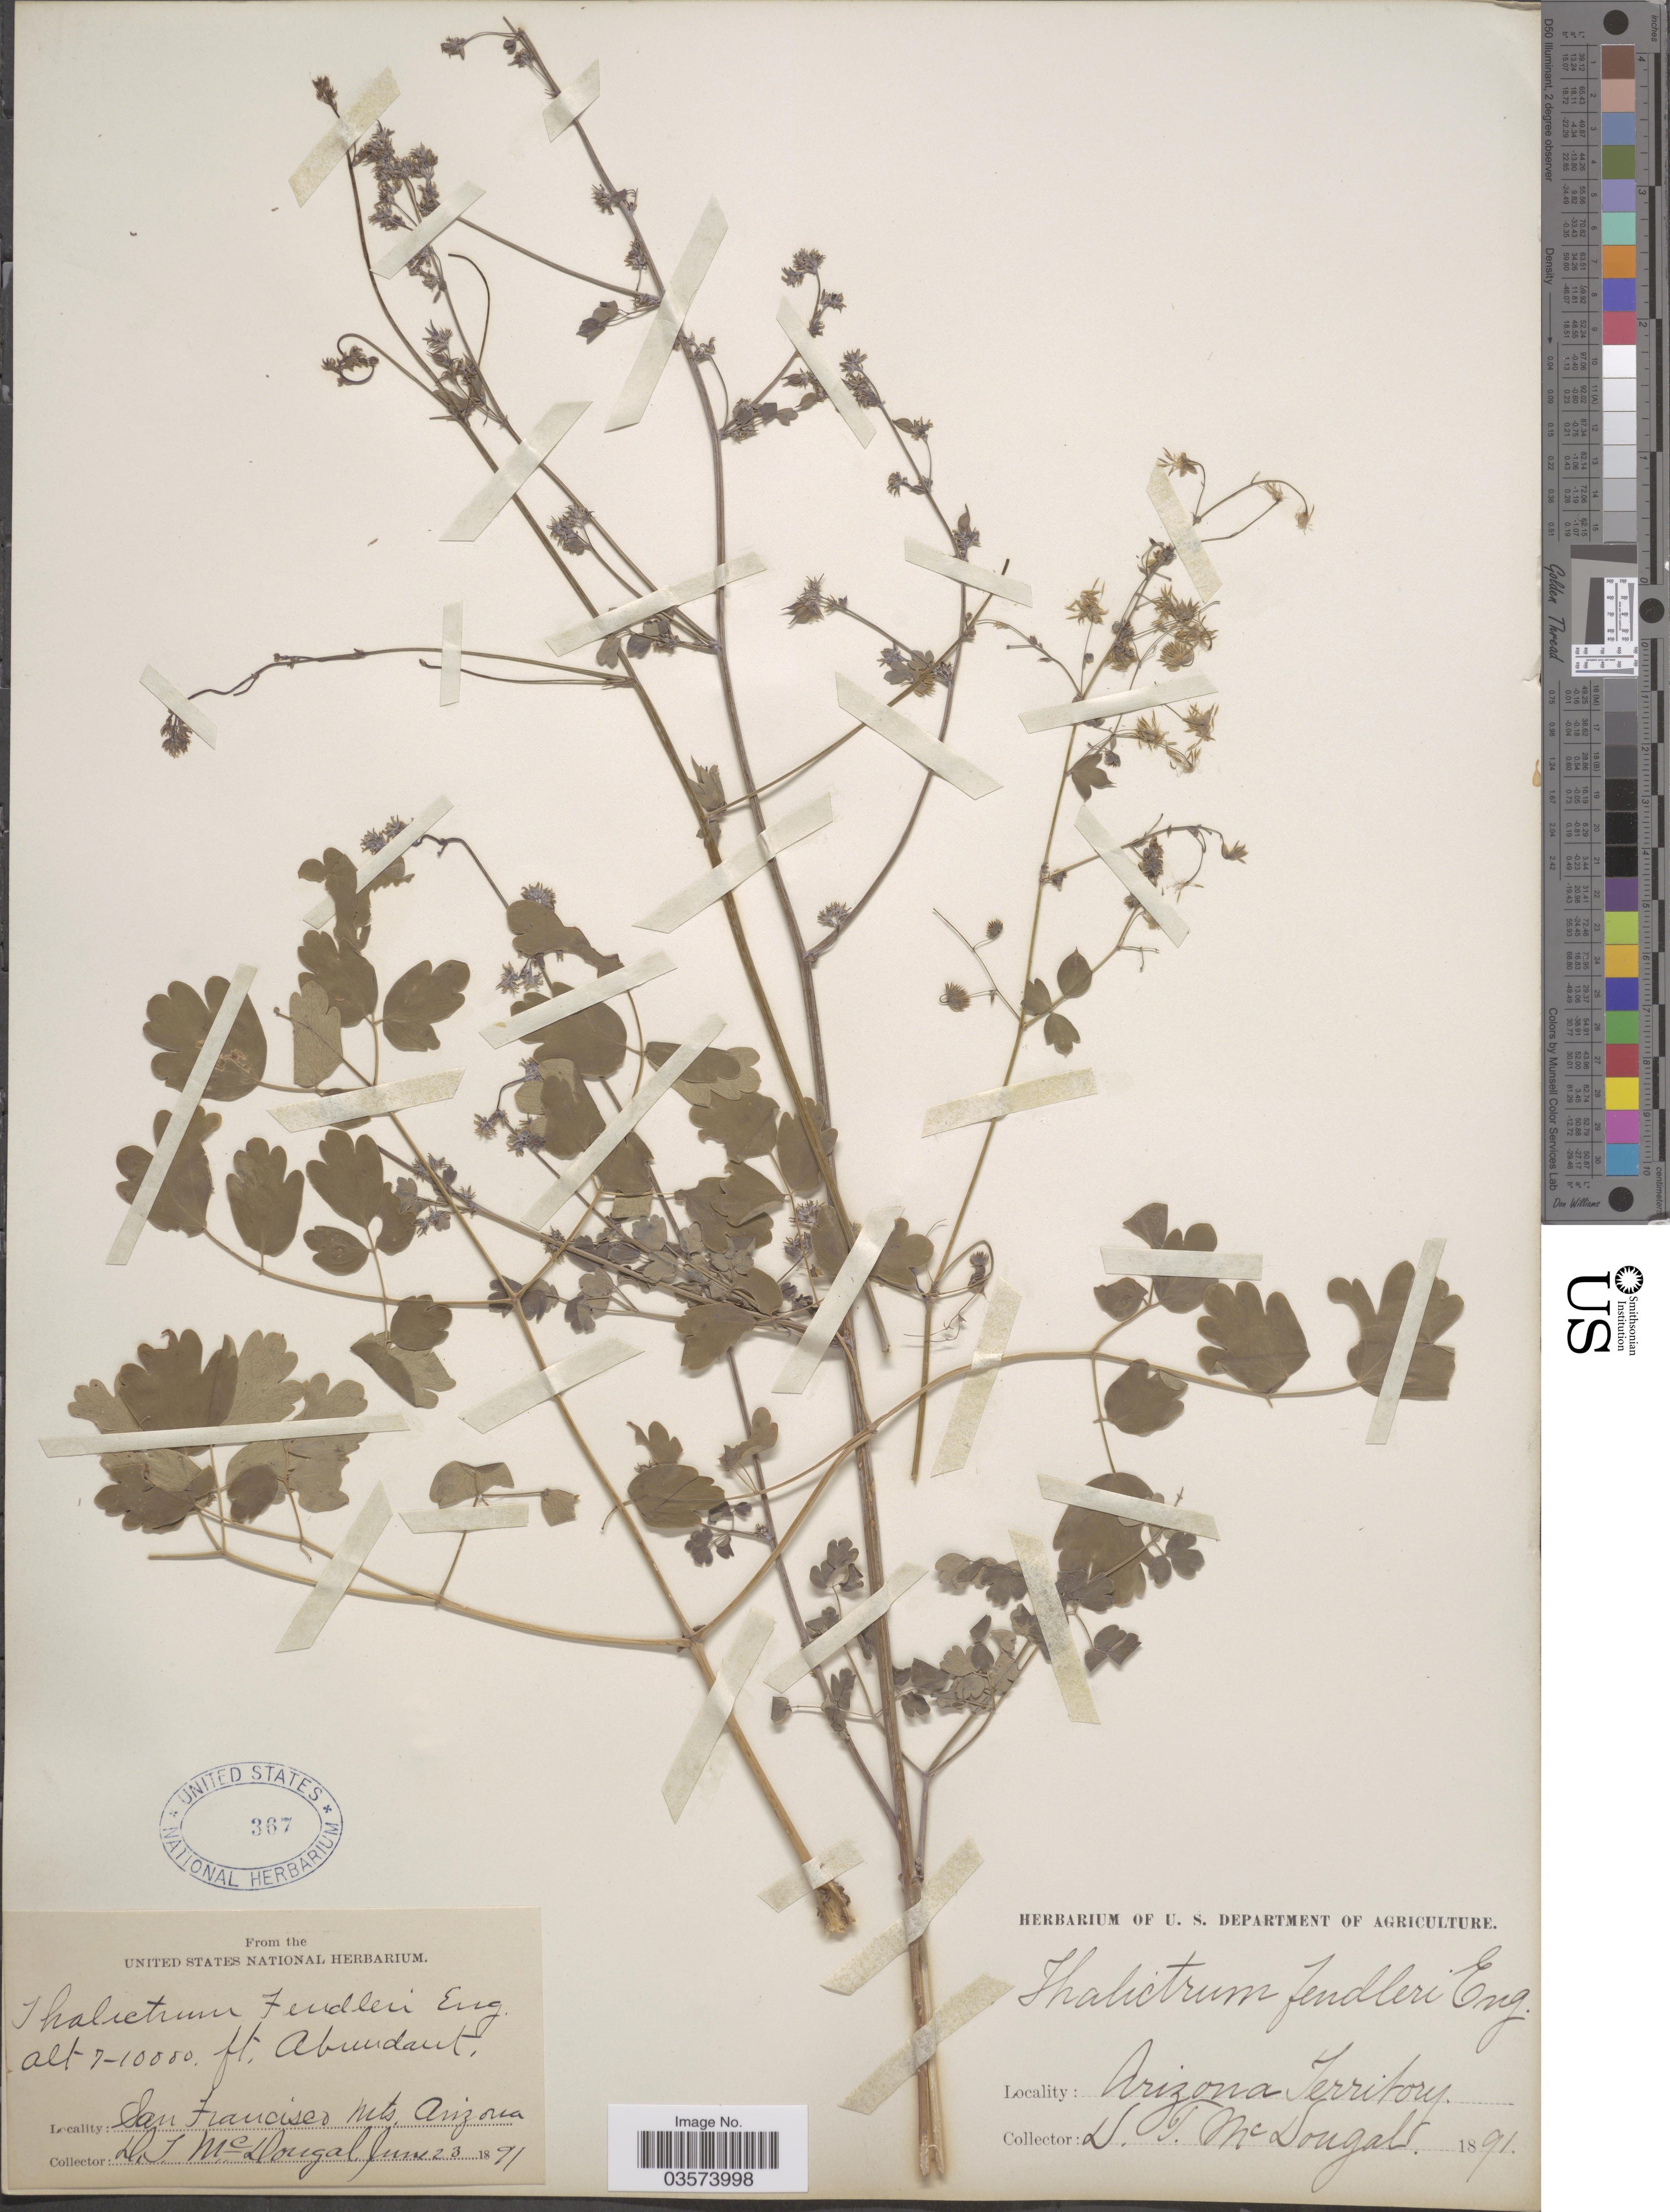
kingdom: Plantae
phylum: Tracheophyta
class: Magnoliopsida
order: Ranunculales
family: Ranunculaceae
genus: Thalictrum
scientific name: Thalictrum fendleri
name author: Engelm. ex A. Gray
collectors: D. McDougal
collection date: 1891-06-23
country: United States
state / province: Arizona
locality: San Francisco Mts.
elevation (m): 2134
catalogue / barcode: US 367